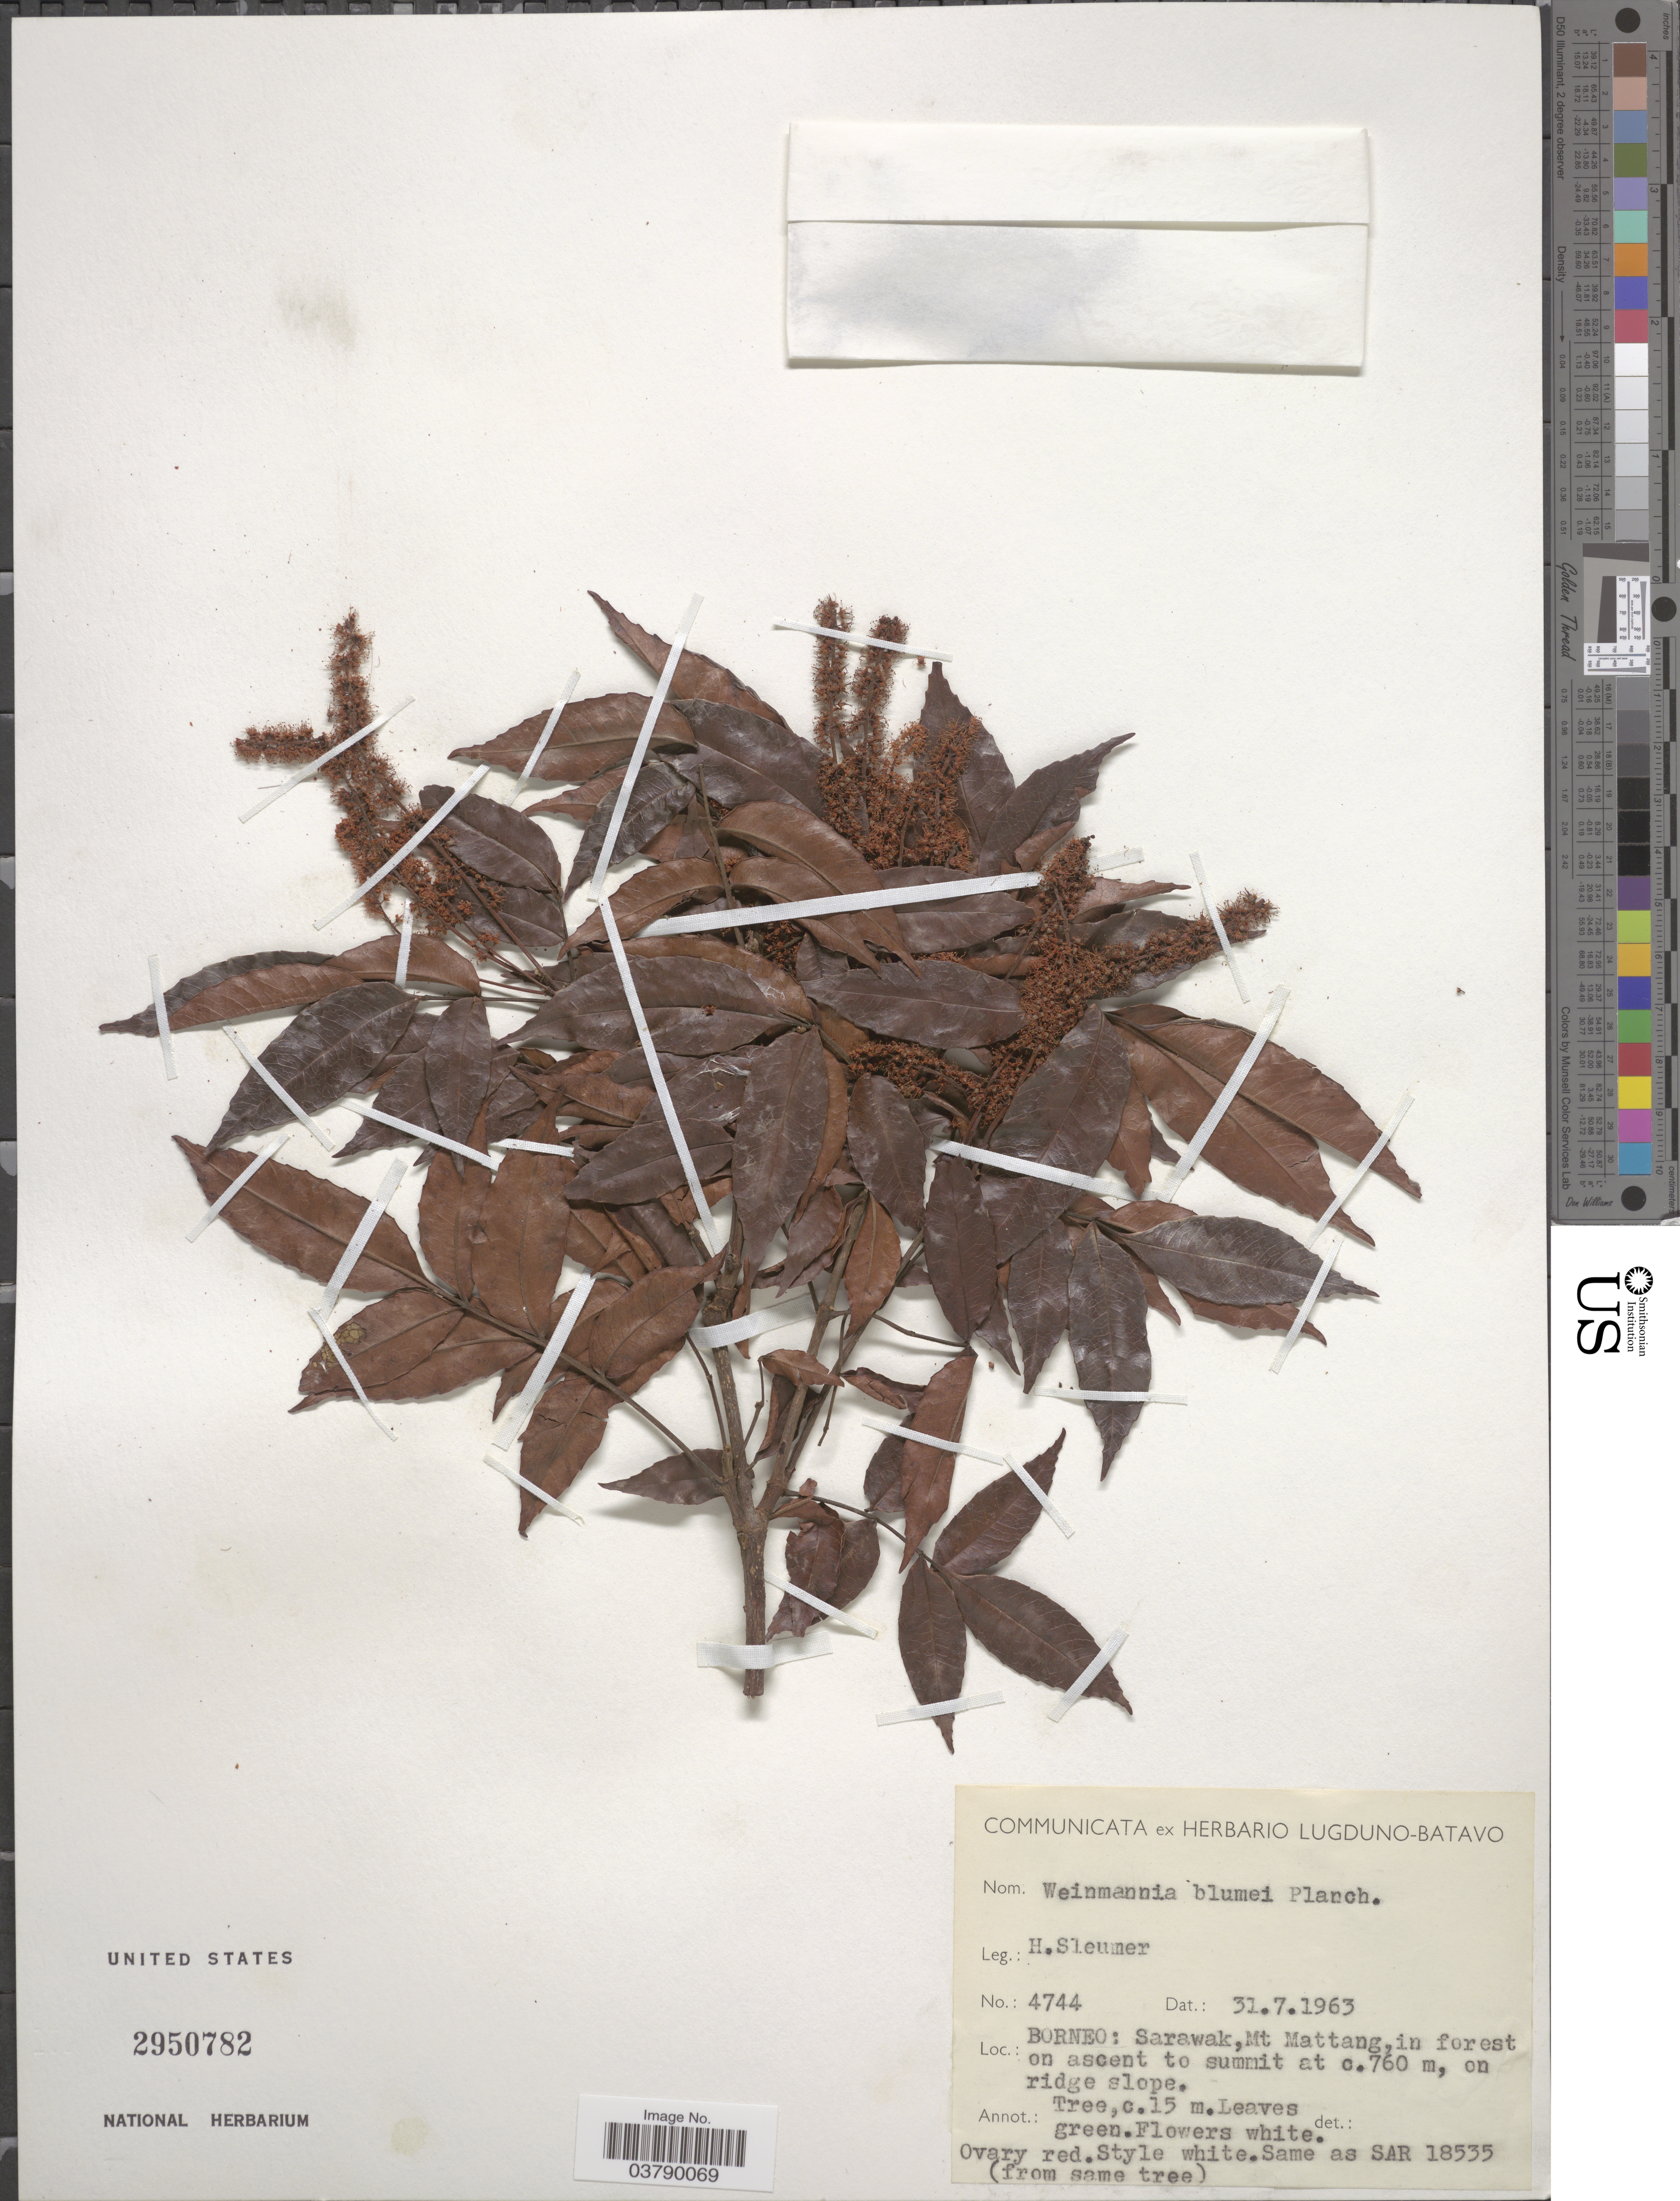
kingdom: Plantae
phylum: Tracheophyta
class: Magnoliopsida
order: Oxalidales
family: Cunoniaceae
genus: Pterophylla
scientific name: Pterophylla fraxinea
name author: D. Don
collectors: H. O. Sleumer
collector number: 4744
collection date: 1963-07-31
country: Malaysia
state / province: Sarawak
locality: Borneo: Sarawak, Mt. Mattang.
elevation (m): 760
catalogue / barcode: US 2950782